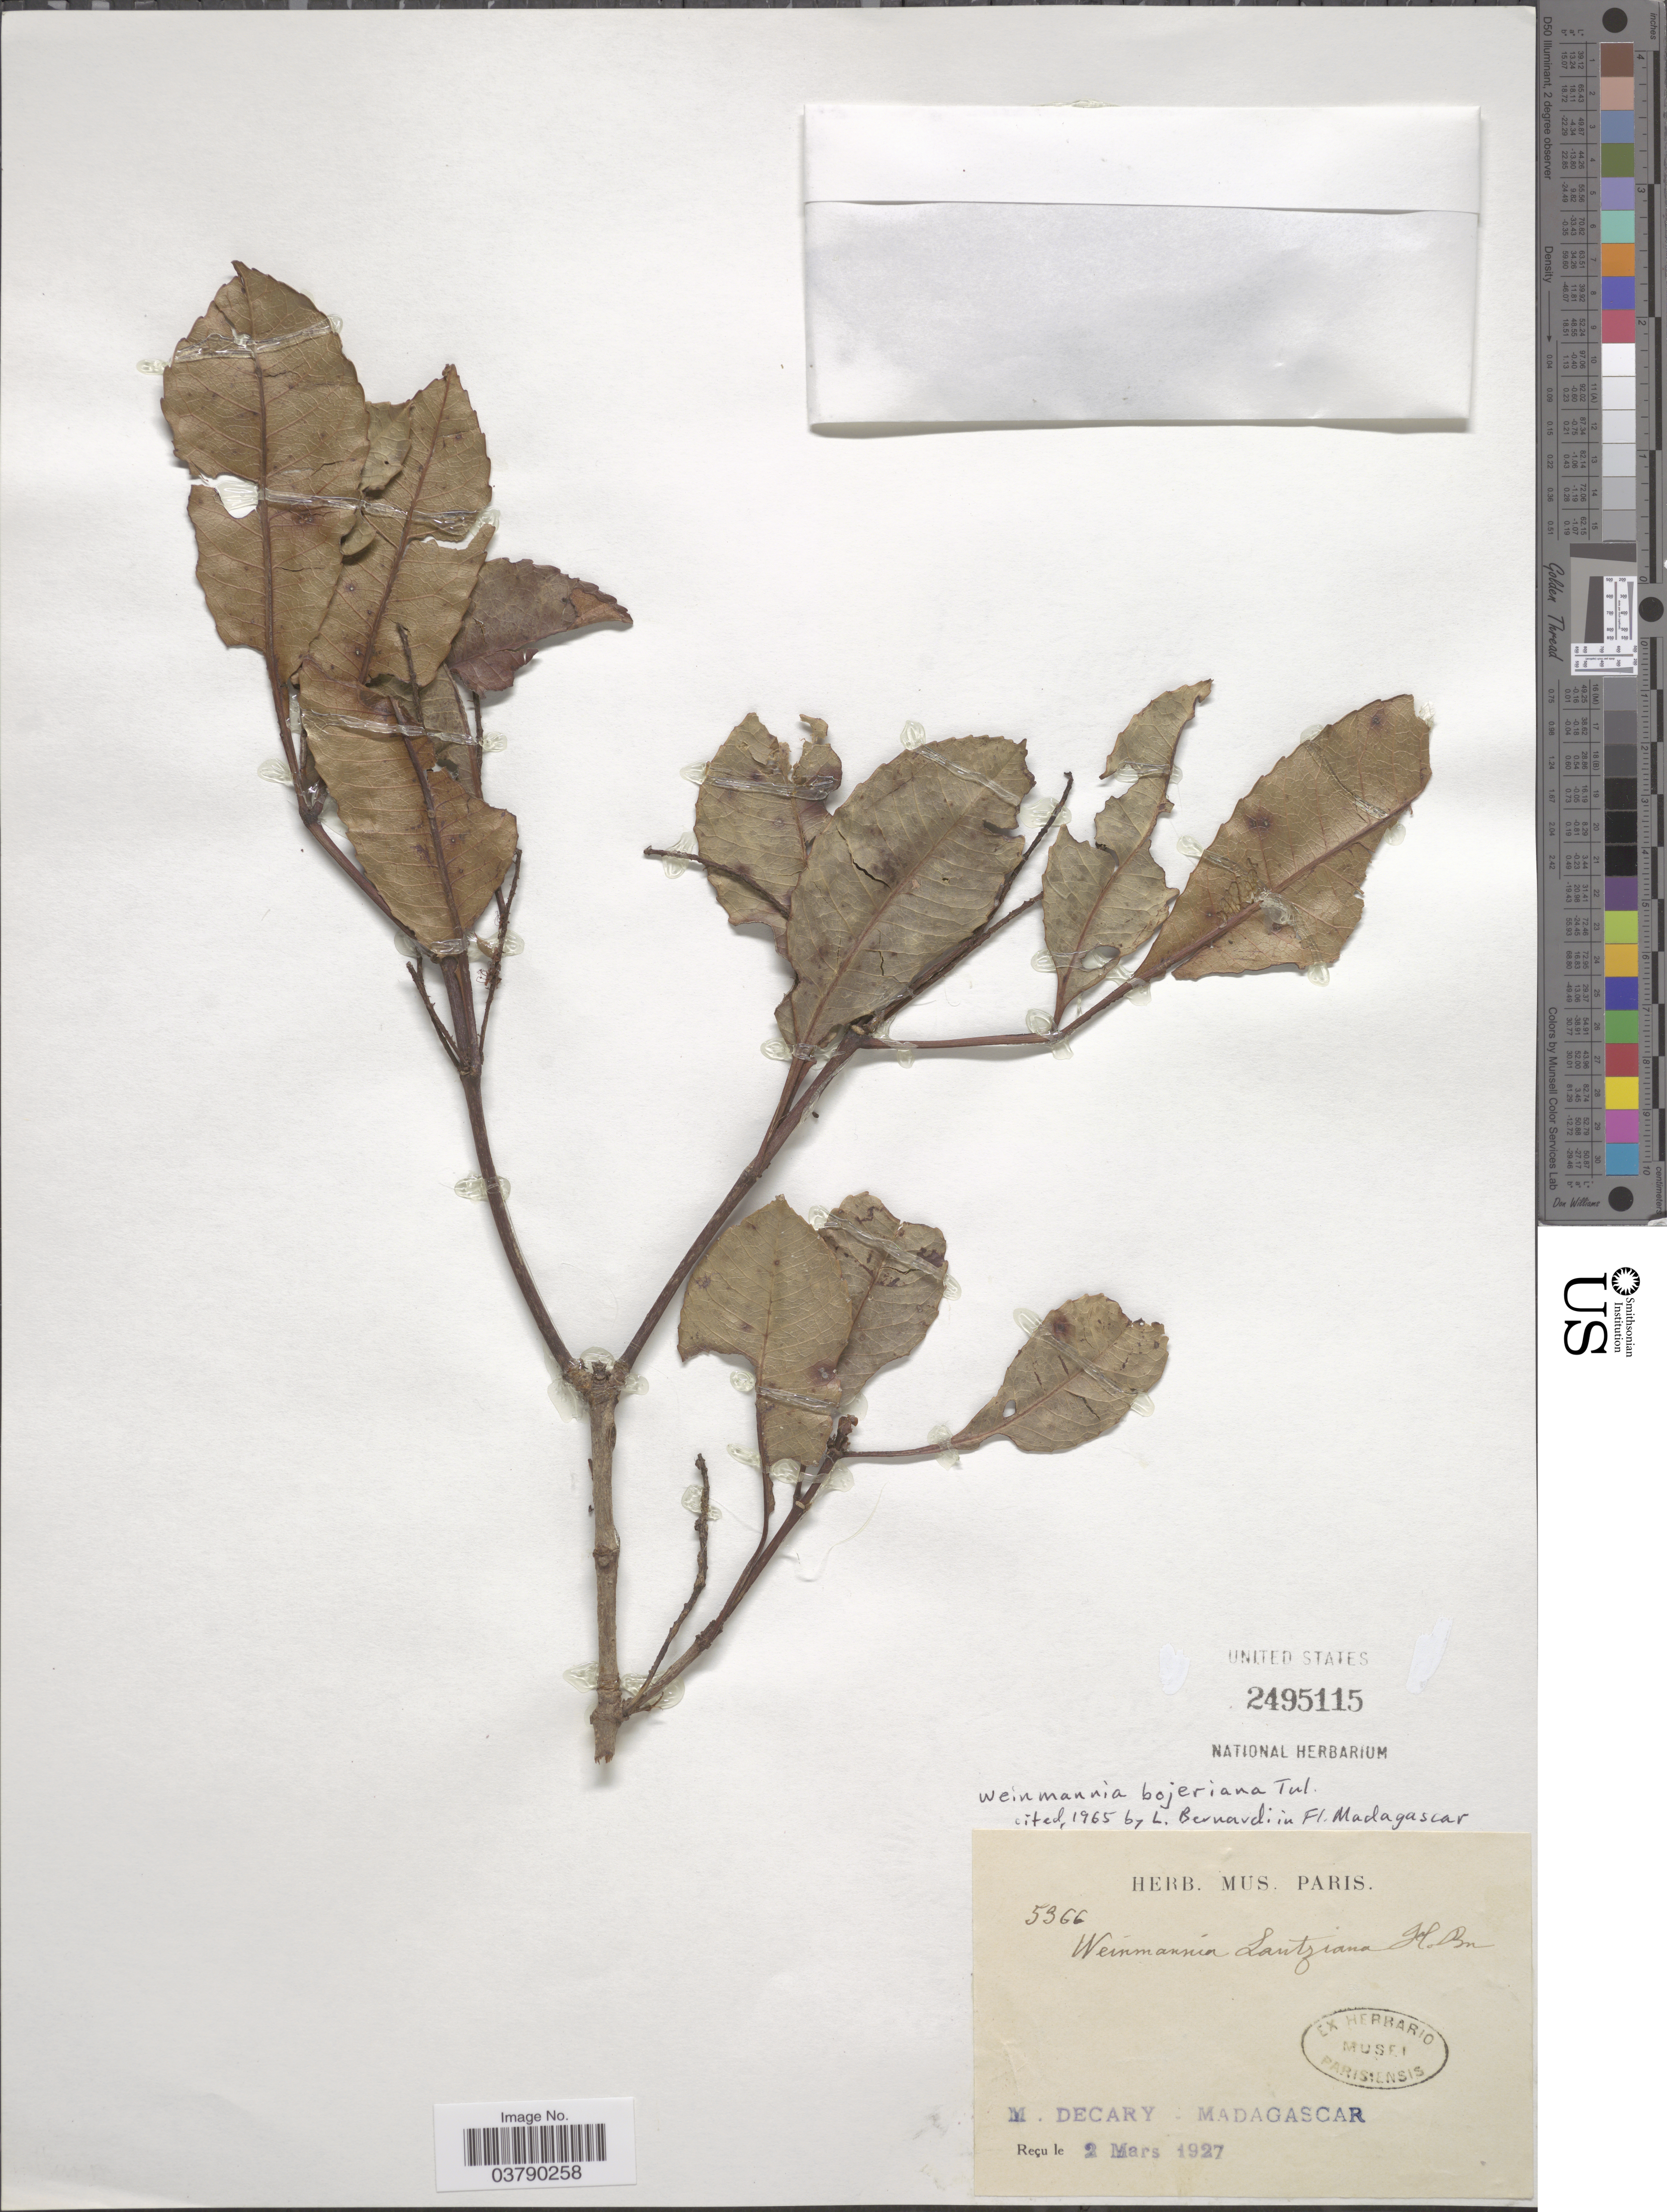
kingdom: Plantae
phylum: Tracheophyta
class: Magnoliopsida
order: Oxalidales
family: Cunoniaceae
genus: Pterophylla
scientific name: Pterophylla bojeriana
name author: (Tul.) J. Bradford & Z.S. Rogers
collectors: R. Decary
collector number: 5366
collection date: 1927-03-02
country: Madagascar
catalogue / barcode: US 2495115